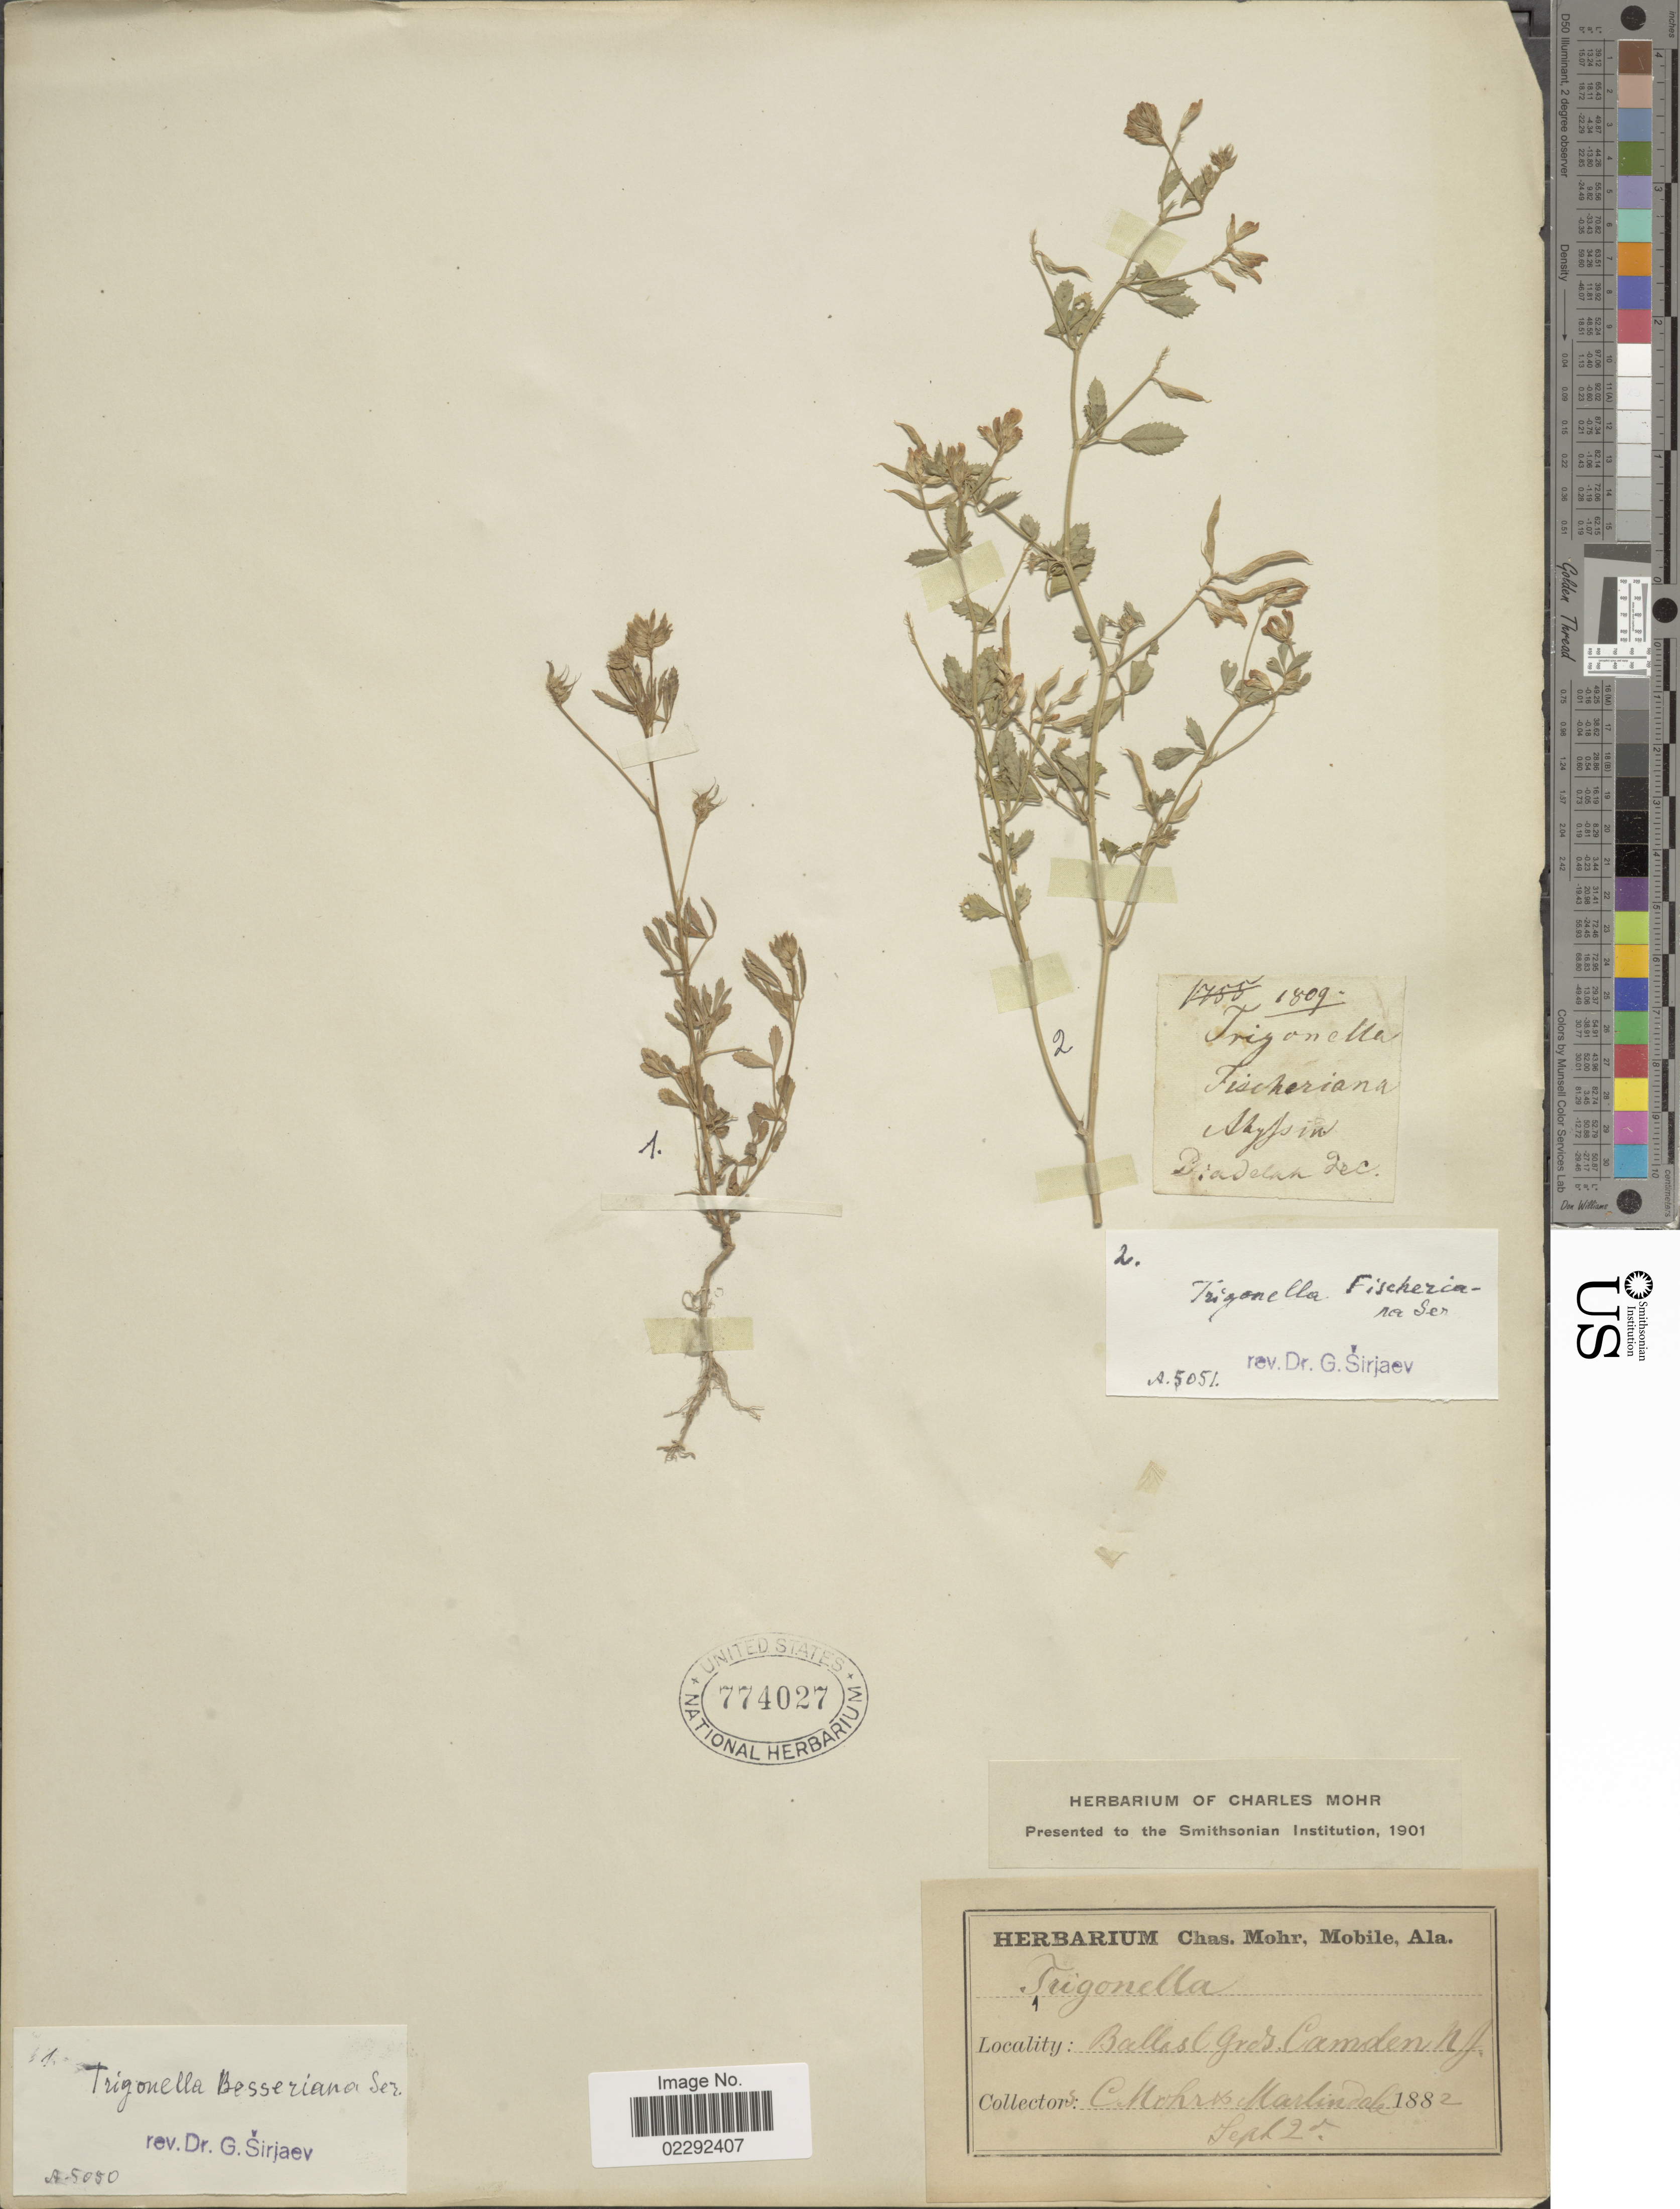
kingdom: Plantae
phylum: Tracheophyta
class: Magnoliopsida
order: Fabales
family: Fabaceae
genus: Trigonella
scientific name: Trigonella besseriana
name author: Ser.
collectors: Mohr, C. T. (herbarium) & Martindale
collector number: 1809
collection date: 1882-09-02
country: United States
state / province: New Jersey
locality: Ballast grds. Camden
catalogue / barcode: US 774027